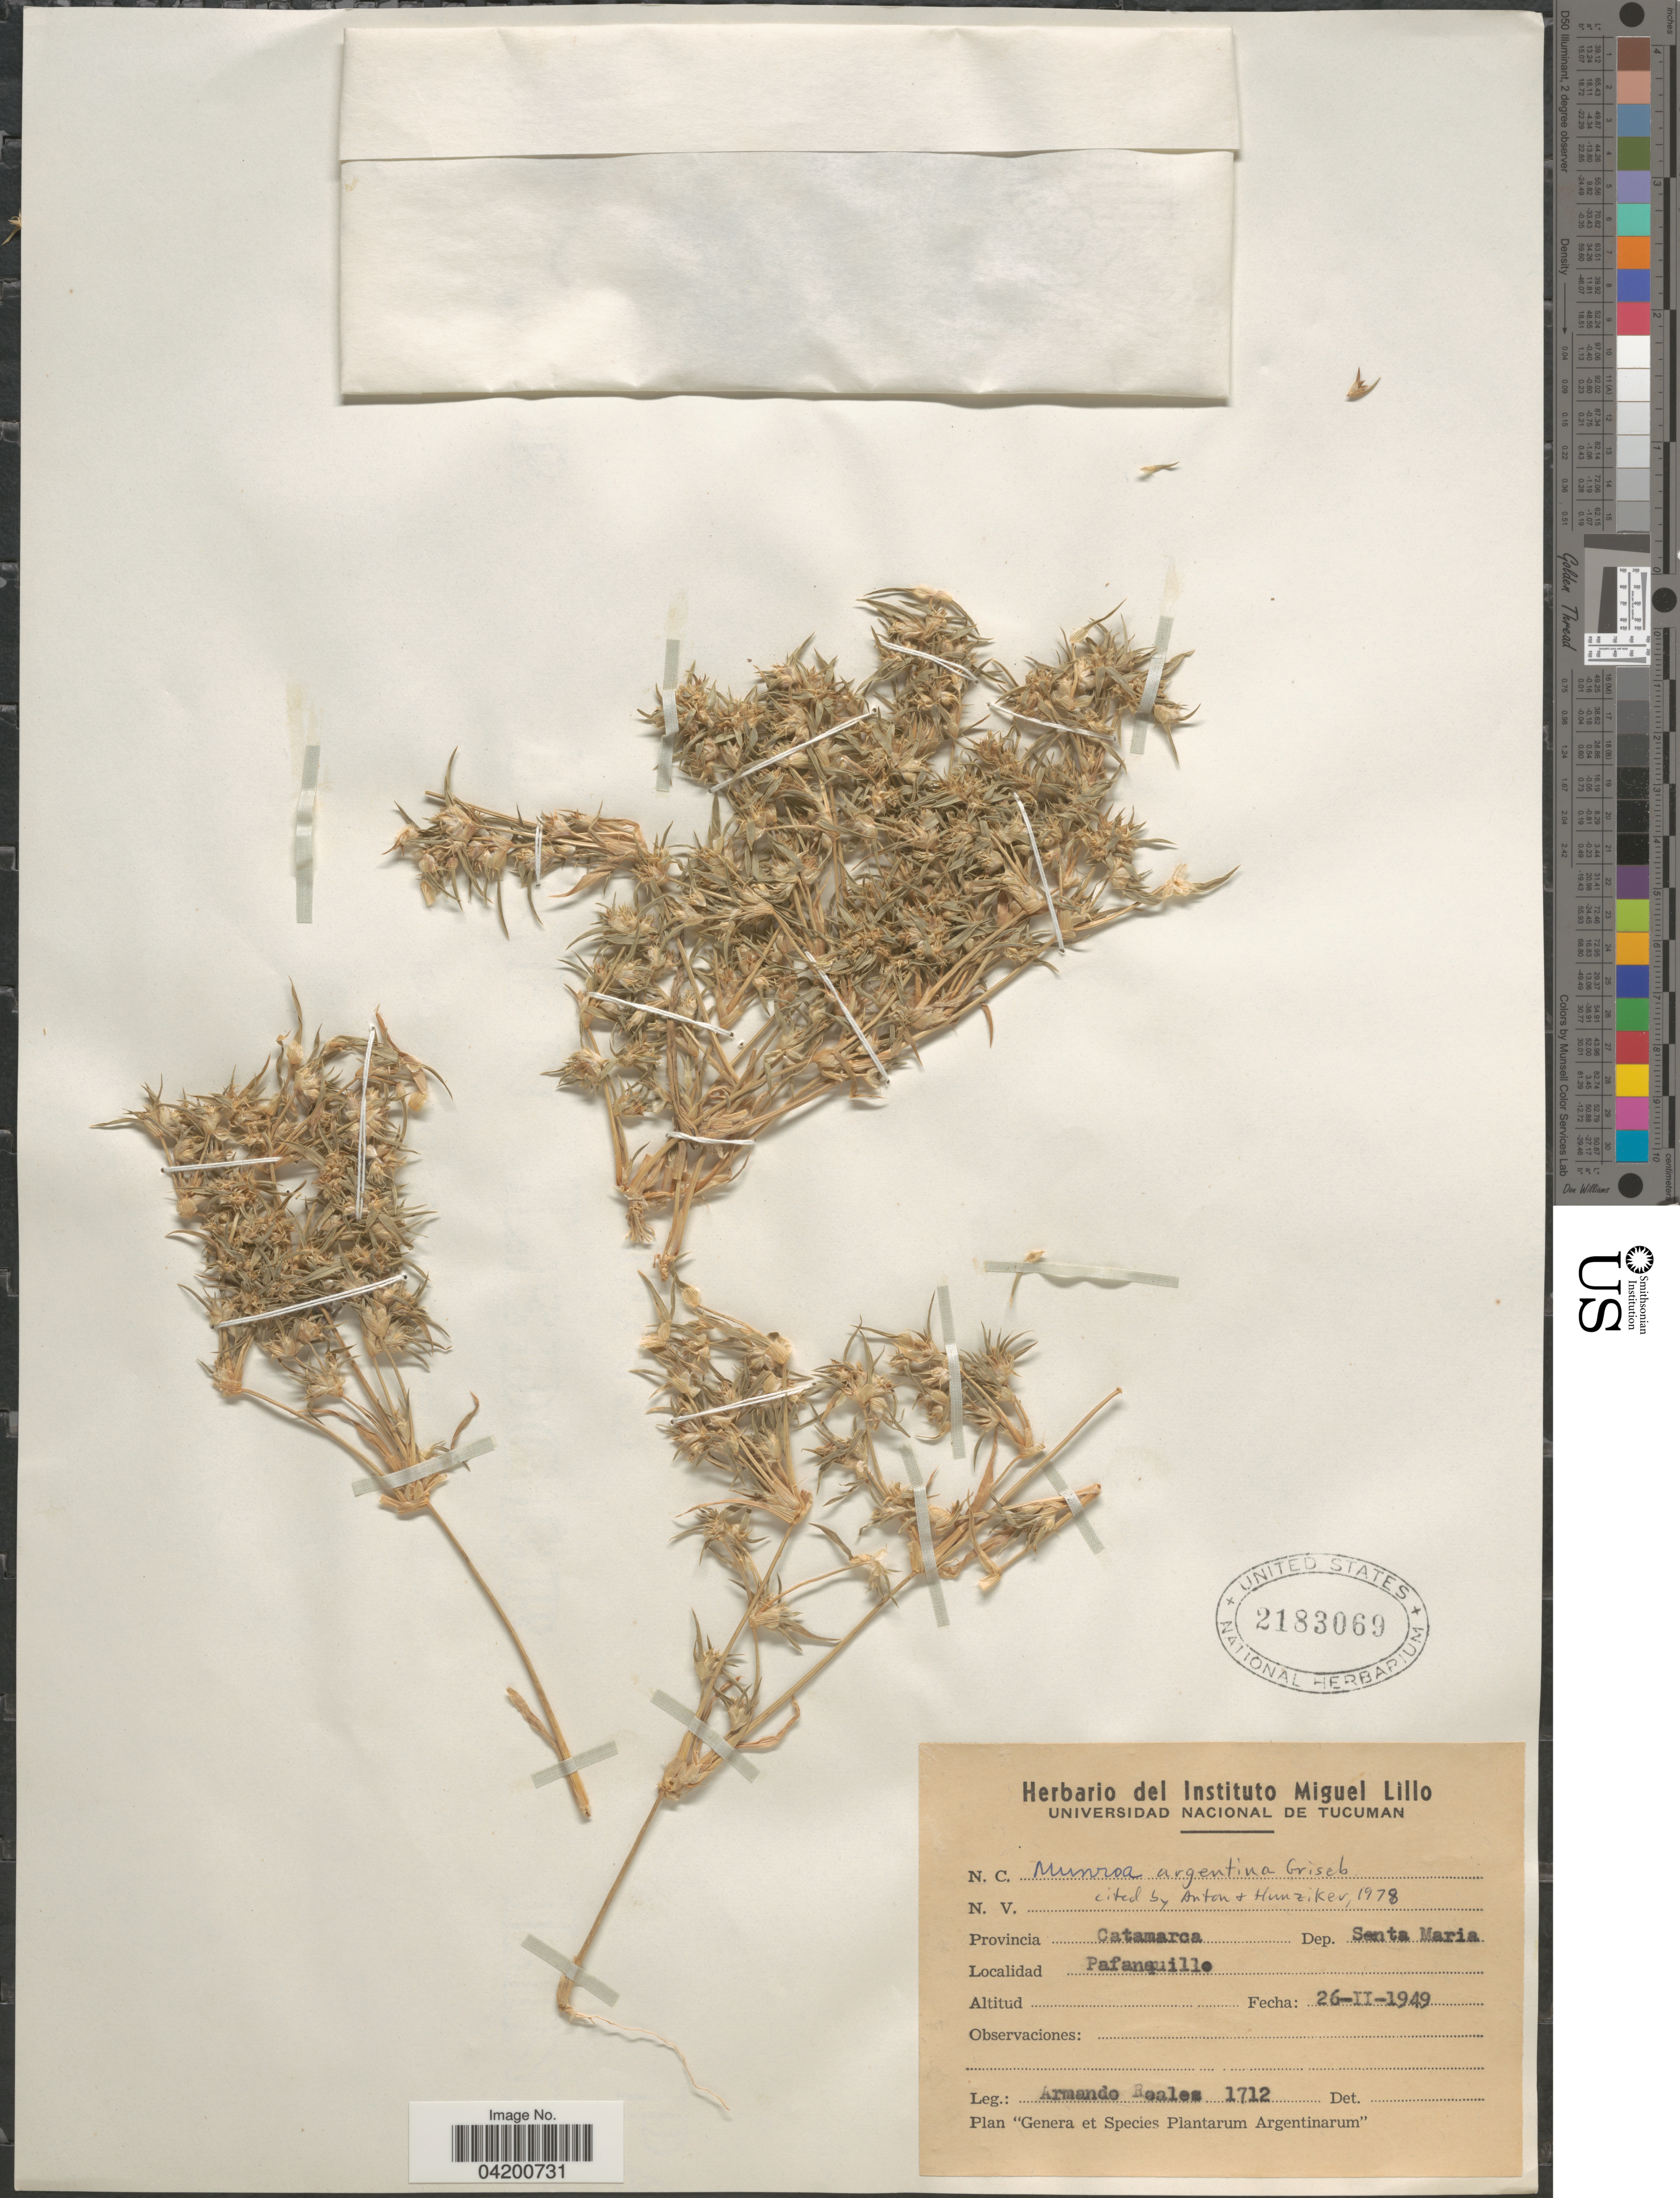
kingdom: Plantae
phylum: Tracheophyta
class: Liliopsida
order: Poales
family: Poaceae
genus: Munroa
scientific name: Munroa argentina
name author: Griseb.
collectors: A. Reales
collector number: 1712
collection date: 1949-02-26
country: Argentina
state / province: Catamarca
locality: Dep. Santa Maria. Pafanquillo.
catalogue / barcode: US 2183069